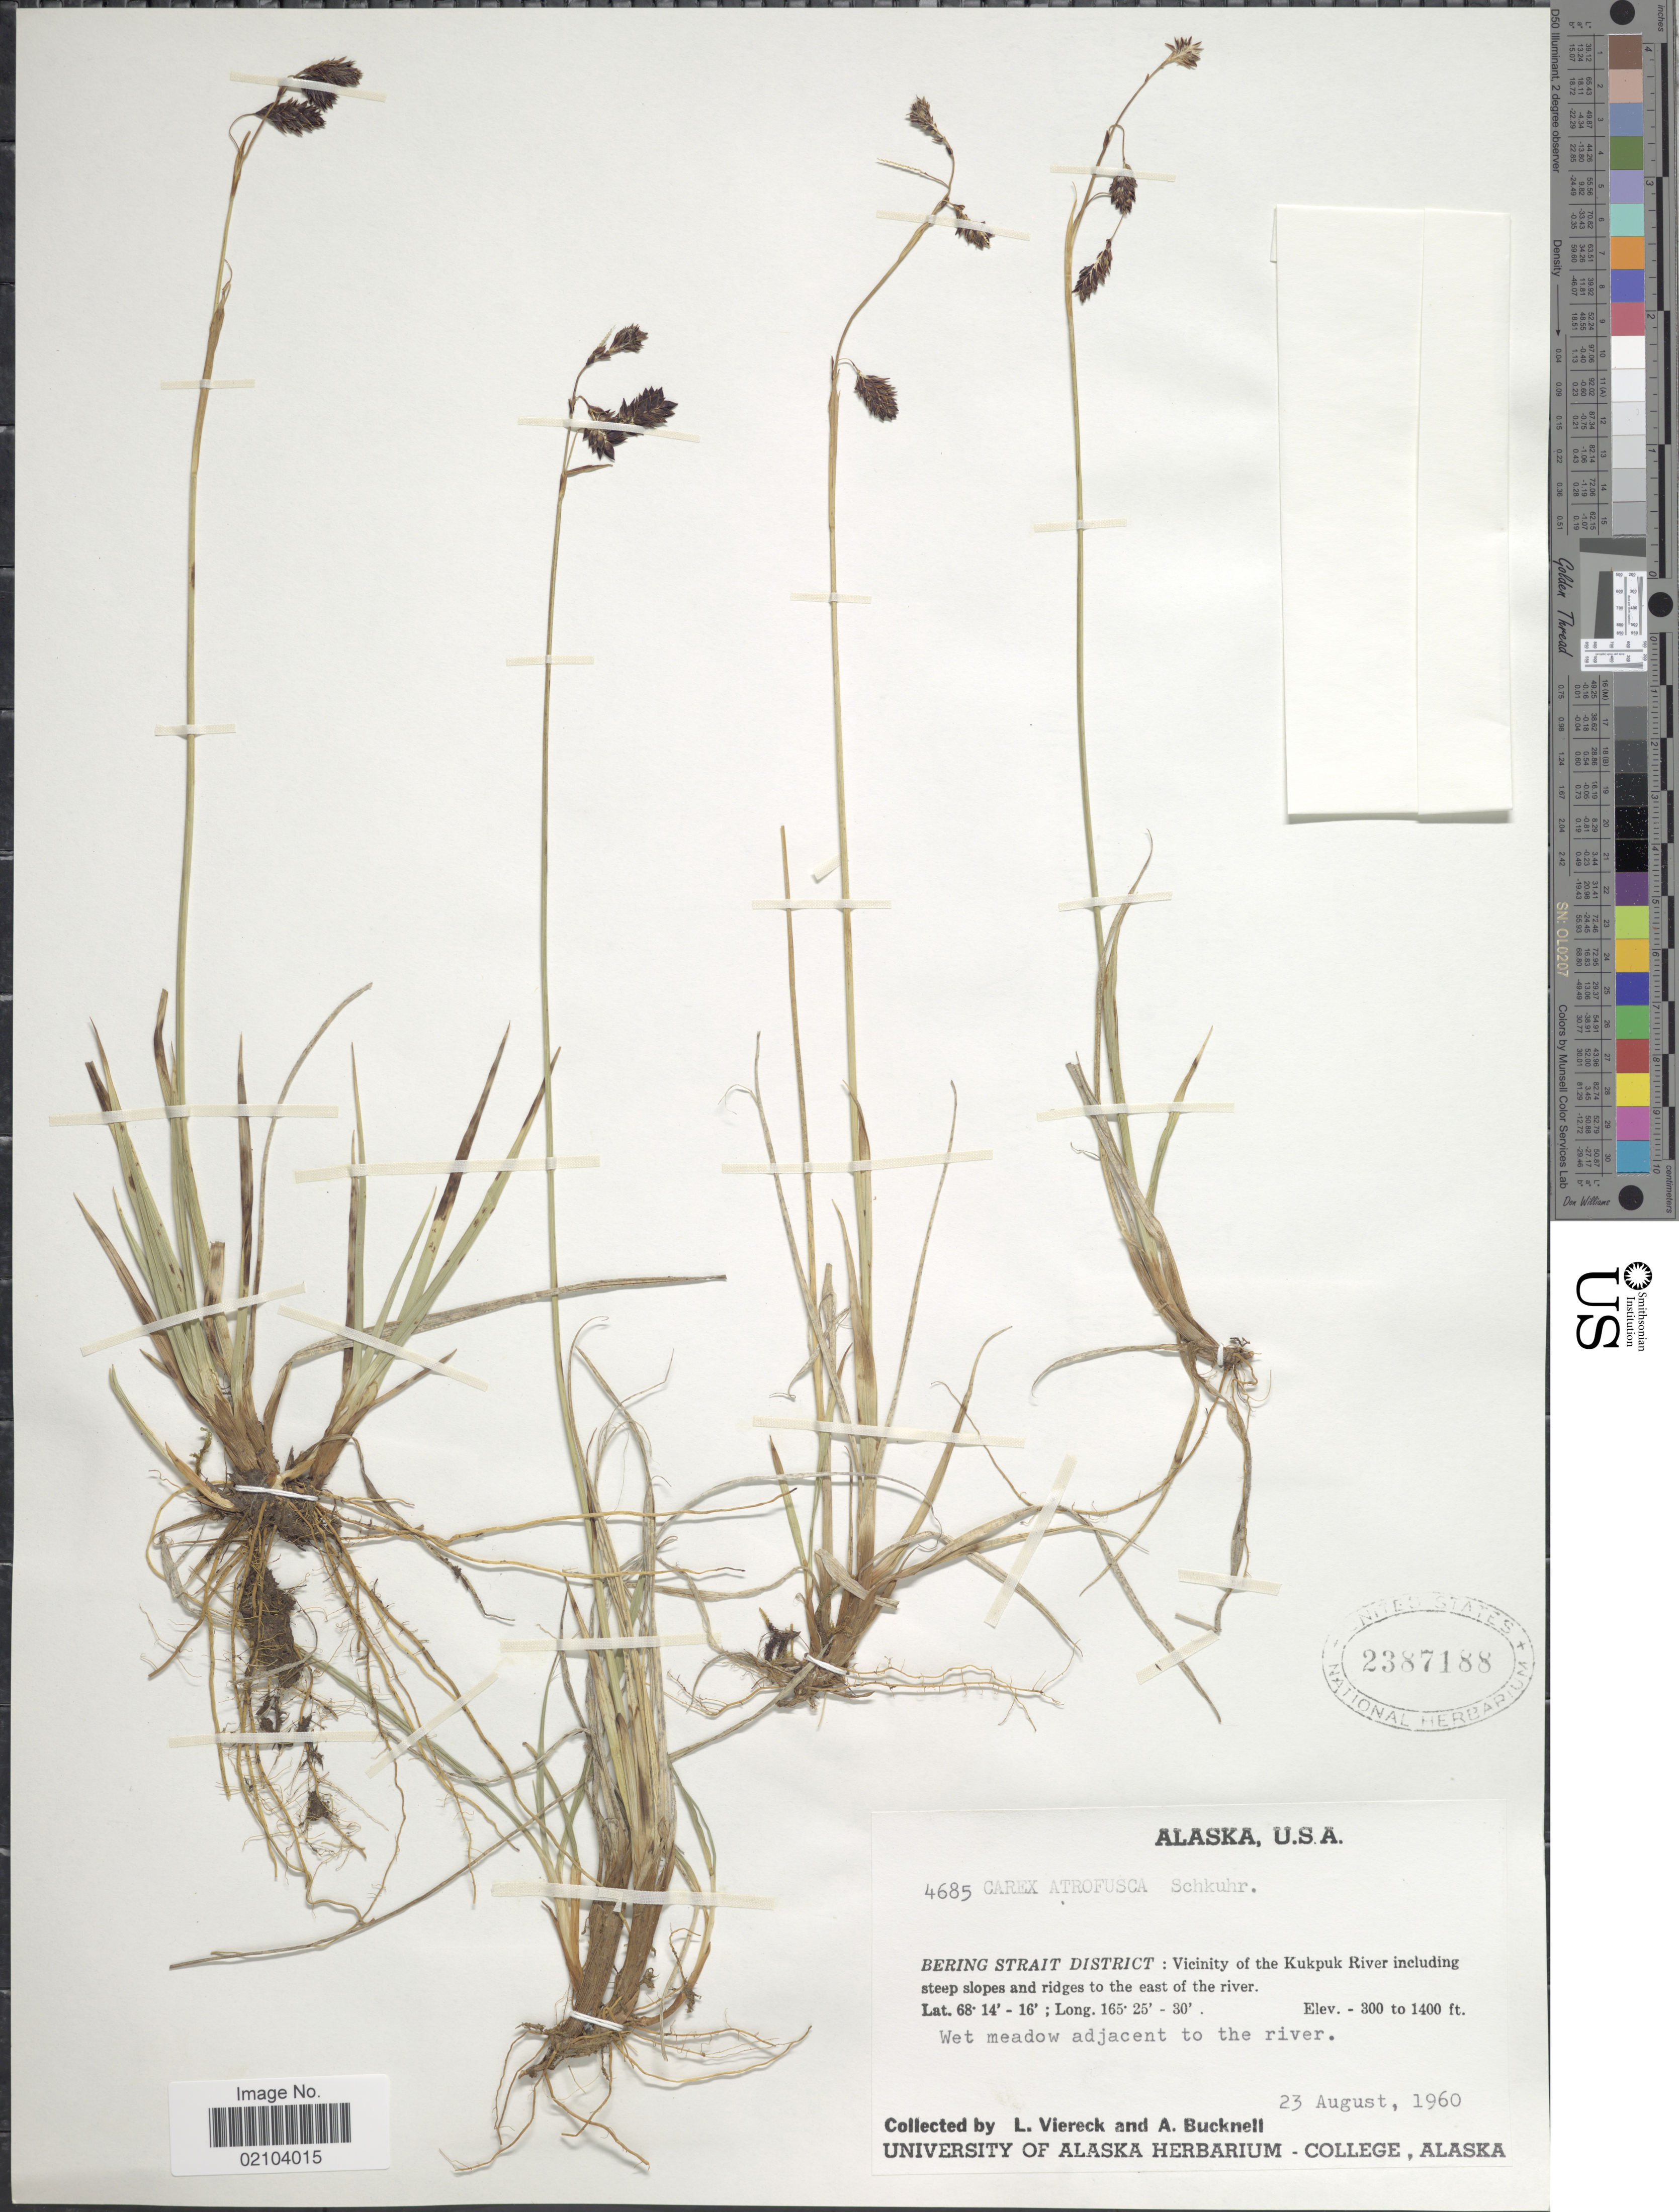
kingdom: Plantae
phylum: Tracheophyta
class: Liliopsida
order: Poales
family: Cyperaceae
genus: Carex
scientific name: Carex atrofusca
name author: Schkuhr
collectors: L. Viereck & A. Bucknell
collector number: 4685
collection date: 1960-08-23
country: United States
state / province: Alaska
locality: Bering Strait District: Vicinity of the Kukpuk River including steep slopes and ridges to the east of the river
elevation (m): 91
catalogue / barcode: US 2387188